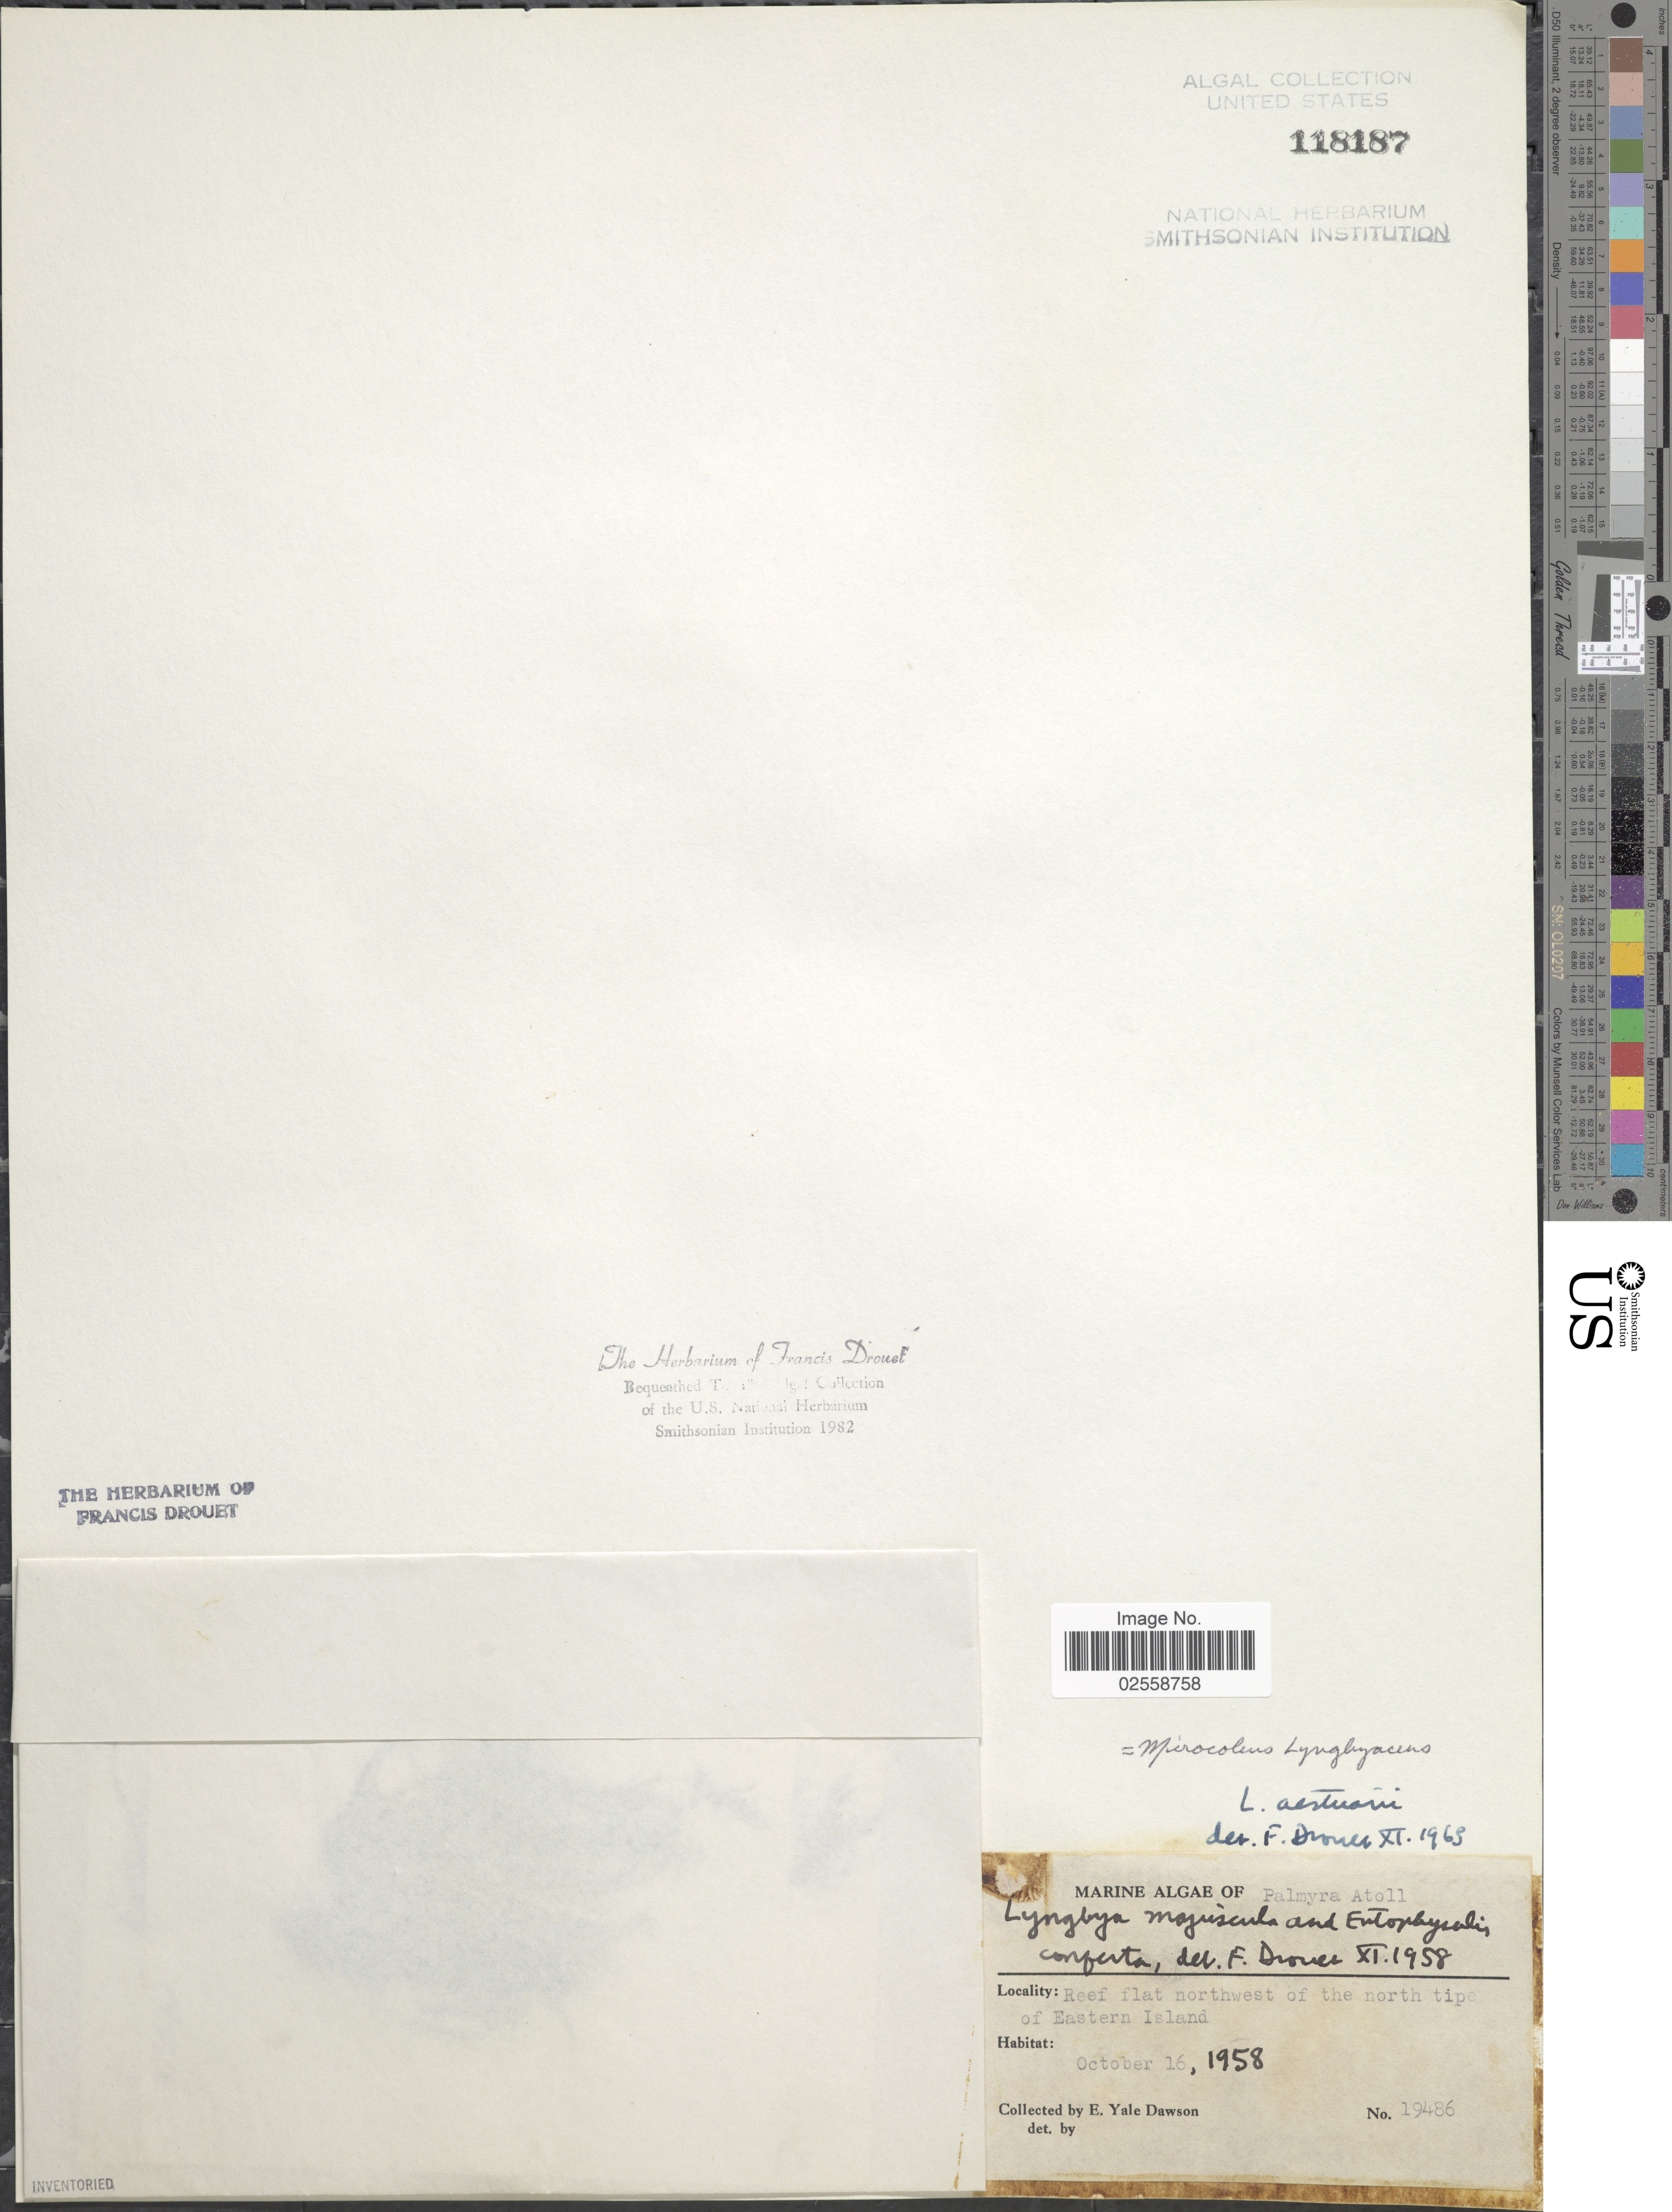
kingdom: Bacteria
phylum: Cyanobacteria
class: Cyanobacteriia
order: Cyanobacteriales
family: Microcoleaceae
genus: Microcoleus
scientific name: Microcoleus lyngbyaceus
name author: Kütz. ex Forti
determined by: Drouet, F. E.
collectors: E. Y. Dawson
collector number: EYD 19486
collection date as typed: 16 Oct 1958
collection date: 1958-10-16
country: U.S. Administered Pacific Islands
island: Eastern Island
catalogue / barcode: US 118187